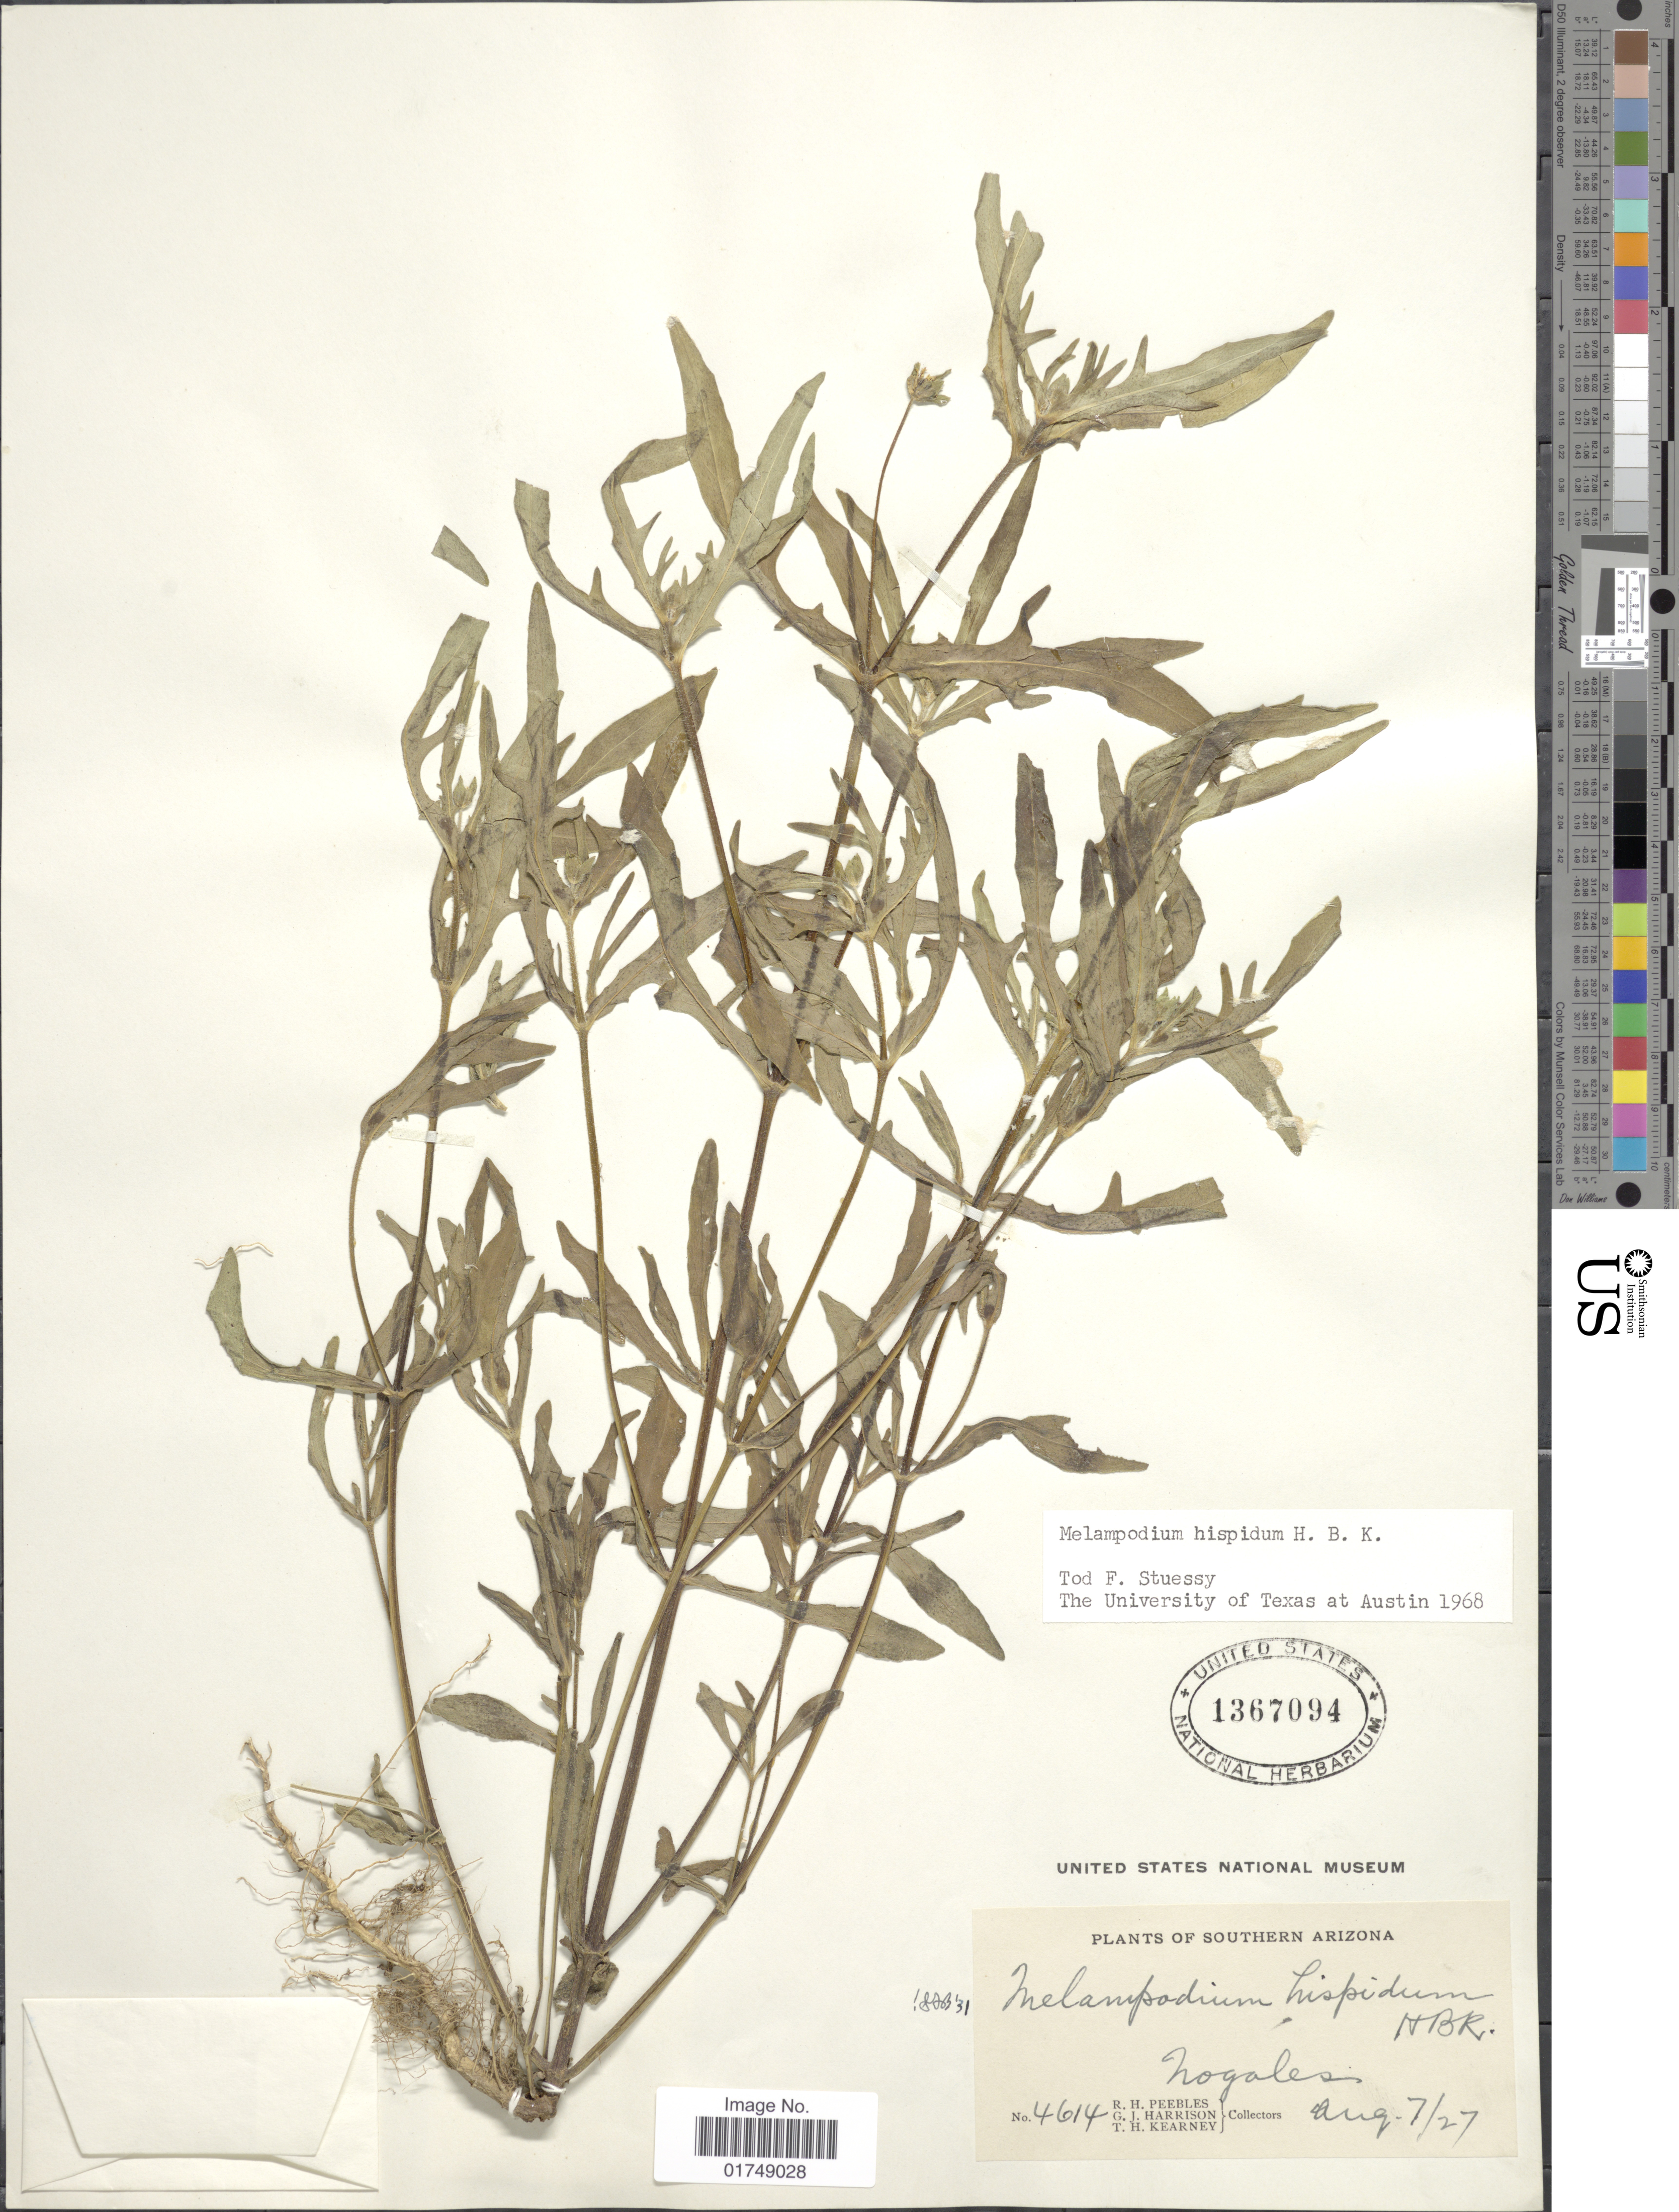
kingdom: Plantae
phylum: Tracheophyta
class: Magnoliopsida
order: Asterales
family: Asteraceae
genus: Melampodium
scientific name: Melampodium hispidum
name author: Kunth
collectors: R. H. Peebles, G. J. Harrison & T. H. Kearney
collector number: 4614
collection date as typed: Transcribed d/m/y: 7/8/27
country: United States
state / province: Arizona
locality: Southern Arizona, Nogales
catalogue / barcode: US 1367094